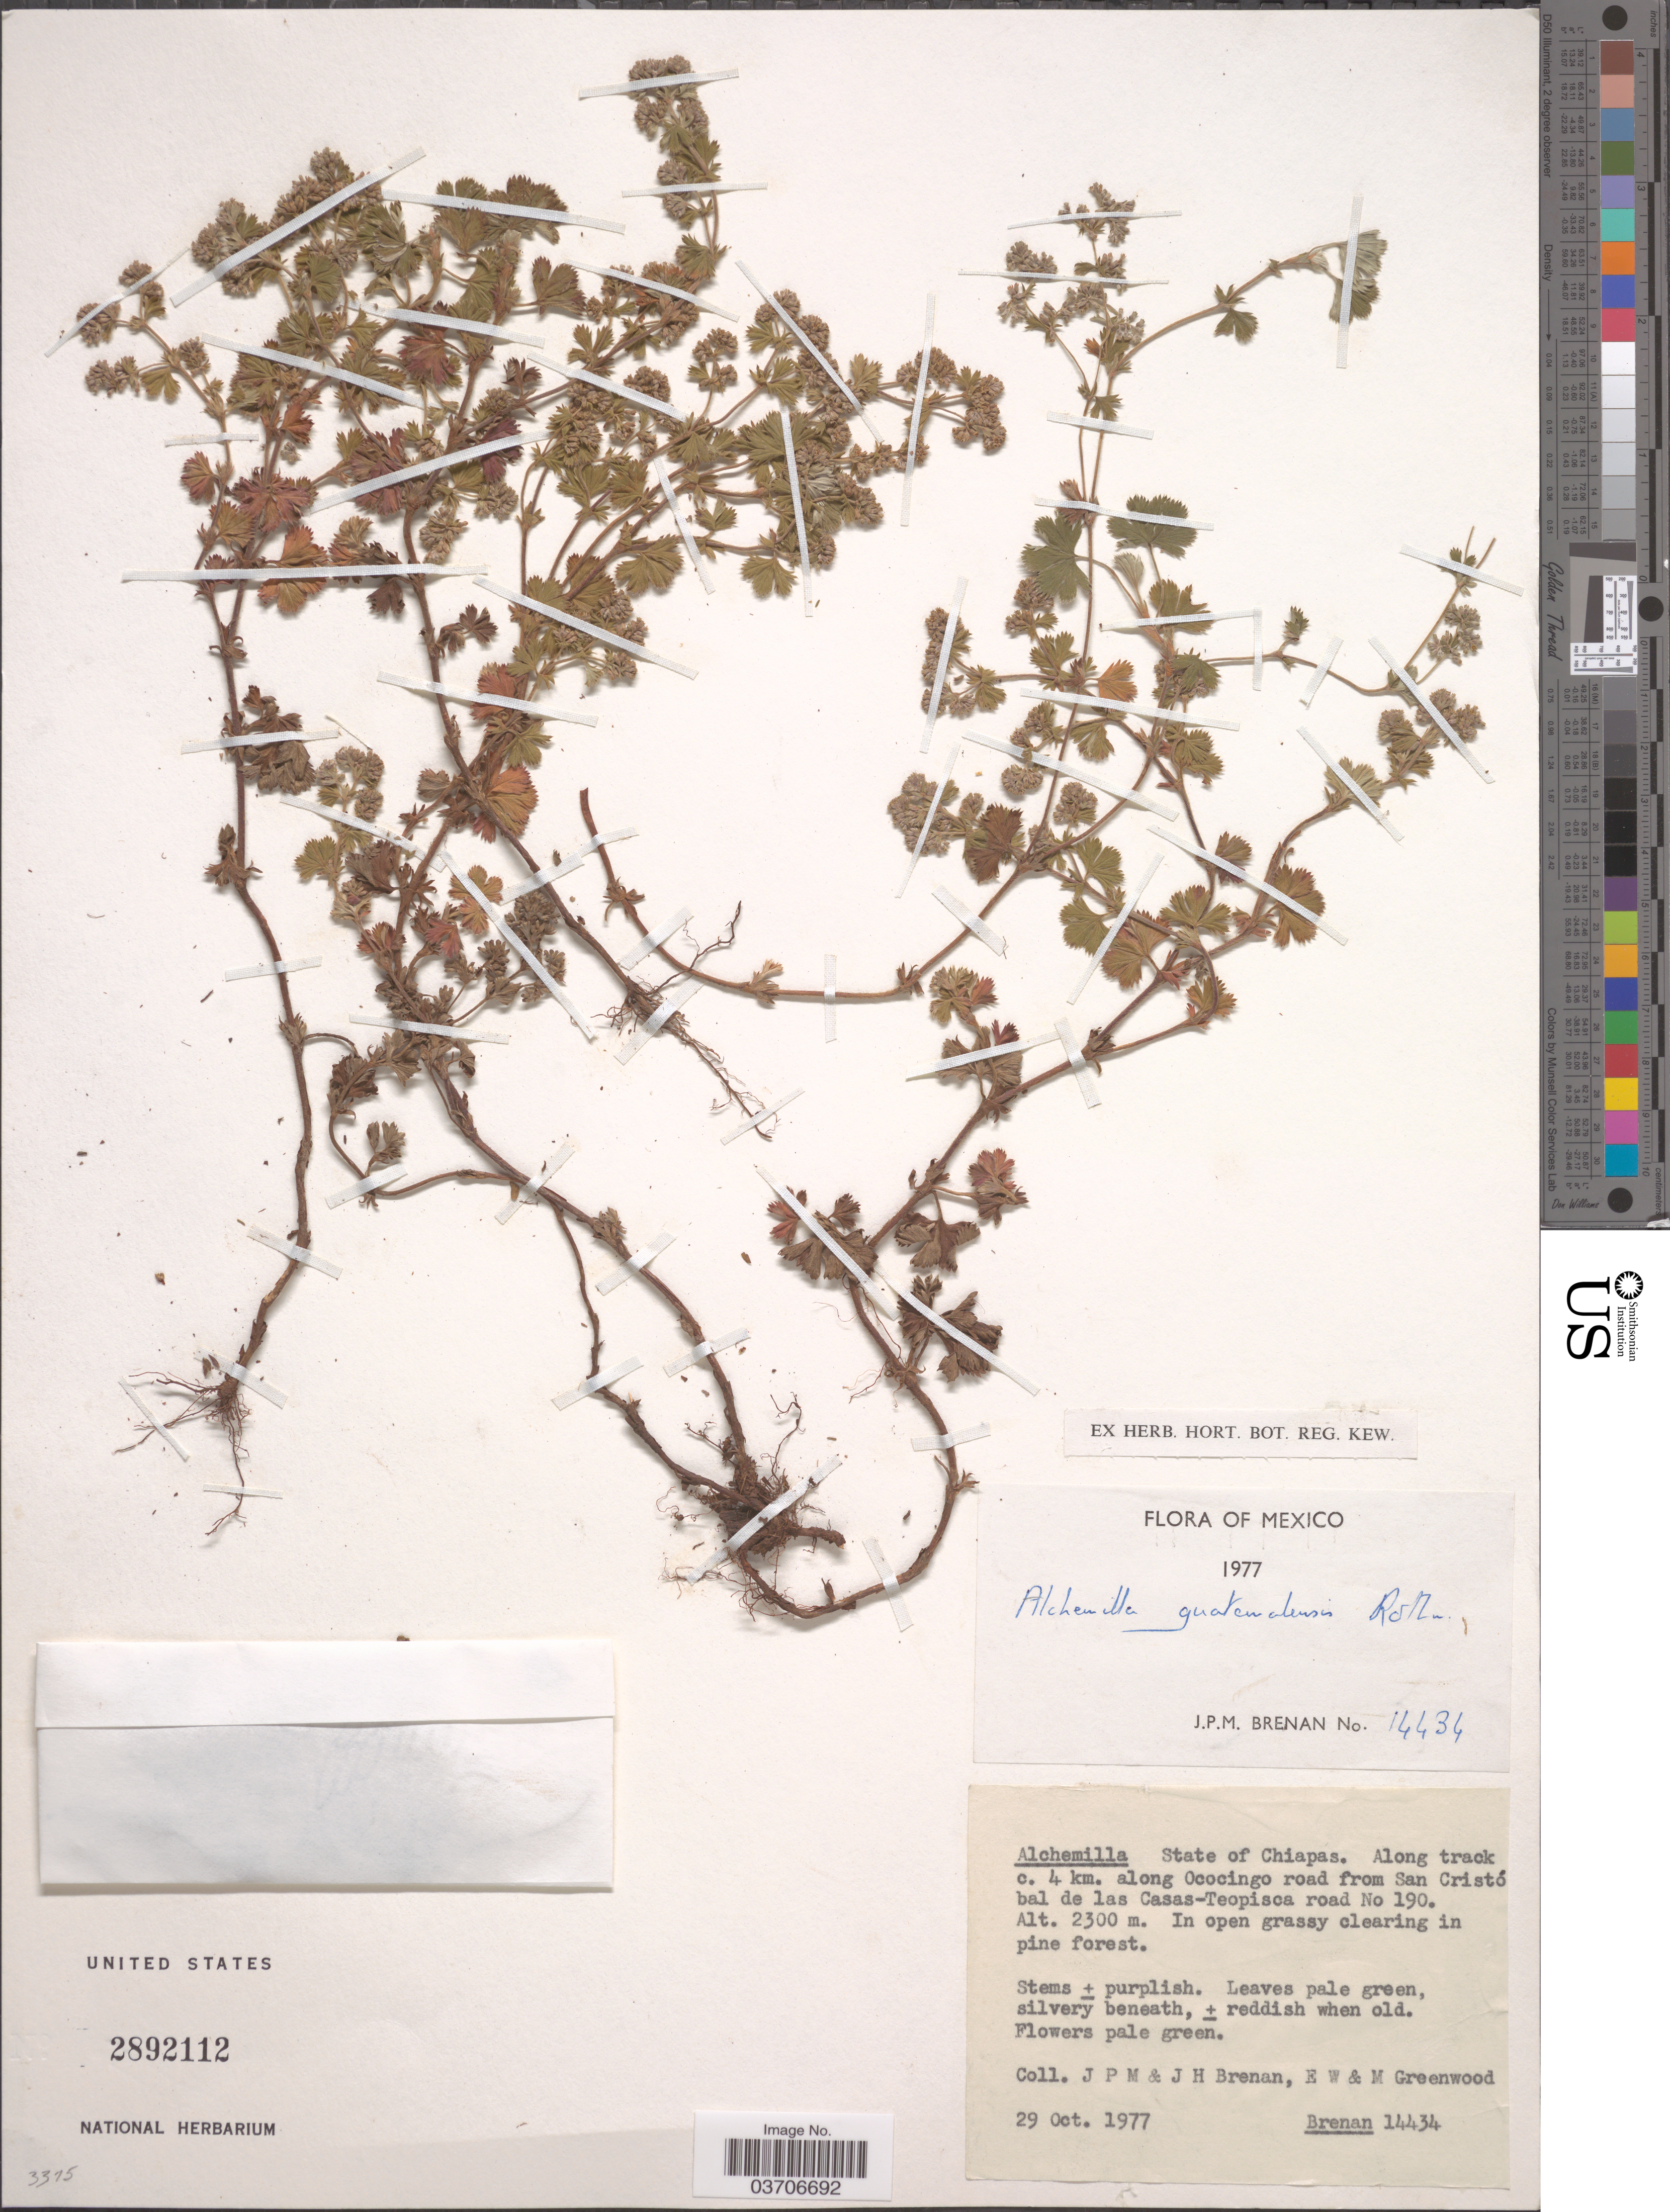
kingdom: Plantae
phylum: Tracheophyta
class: Magnoliopsida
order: Rosales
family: Rosaceae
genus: Lachemilla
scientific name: Lachemilla guatemalensis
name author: (Rothm.) Rothm.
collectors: J. Brenan, J. H. Brenan, E. Greenwood & Greenwood, M.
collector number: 14434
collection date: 1977-10-29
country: Mexico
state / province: Chiapas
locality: Along track c. 4 km. along Ococingo road from San Cristó bal de las Casas-Teopisca road No 190.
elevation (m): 2300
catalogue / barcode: US 2892112